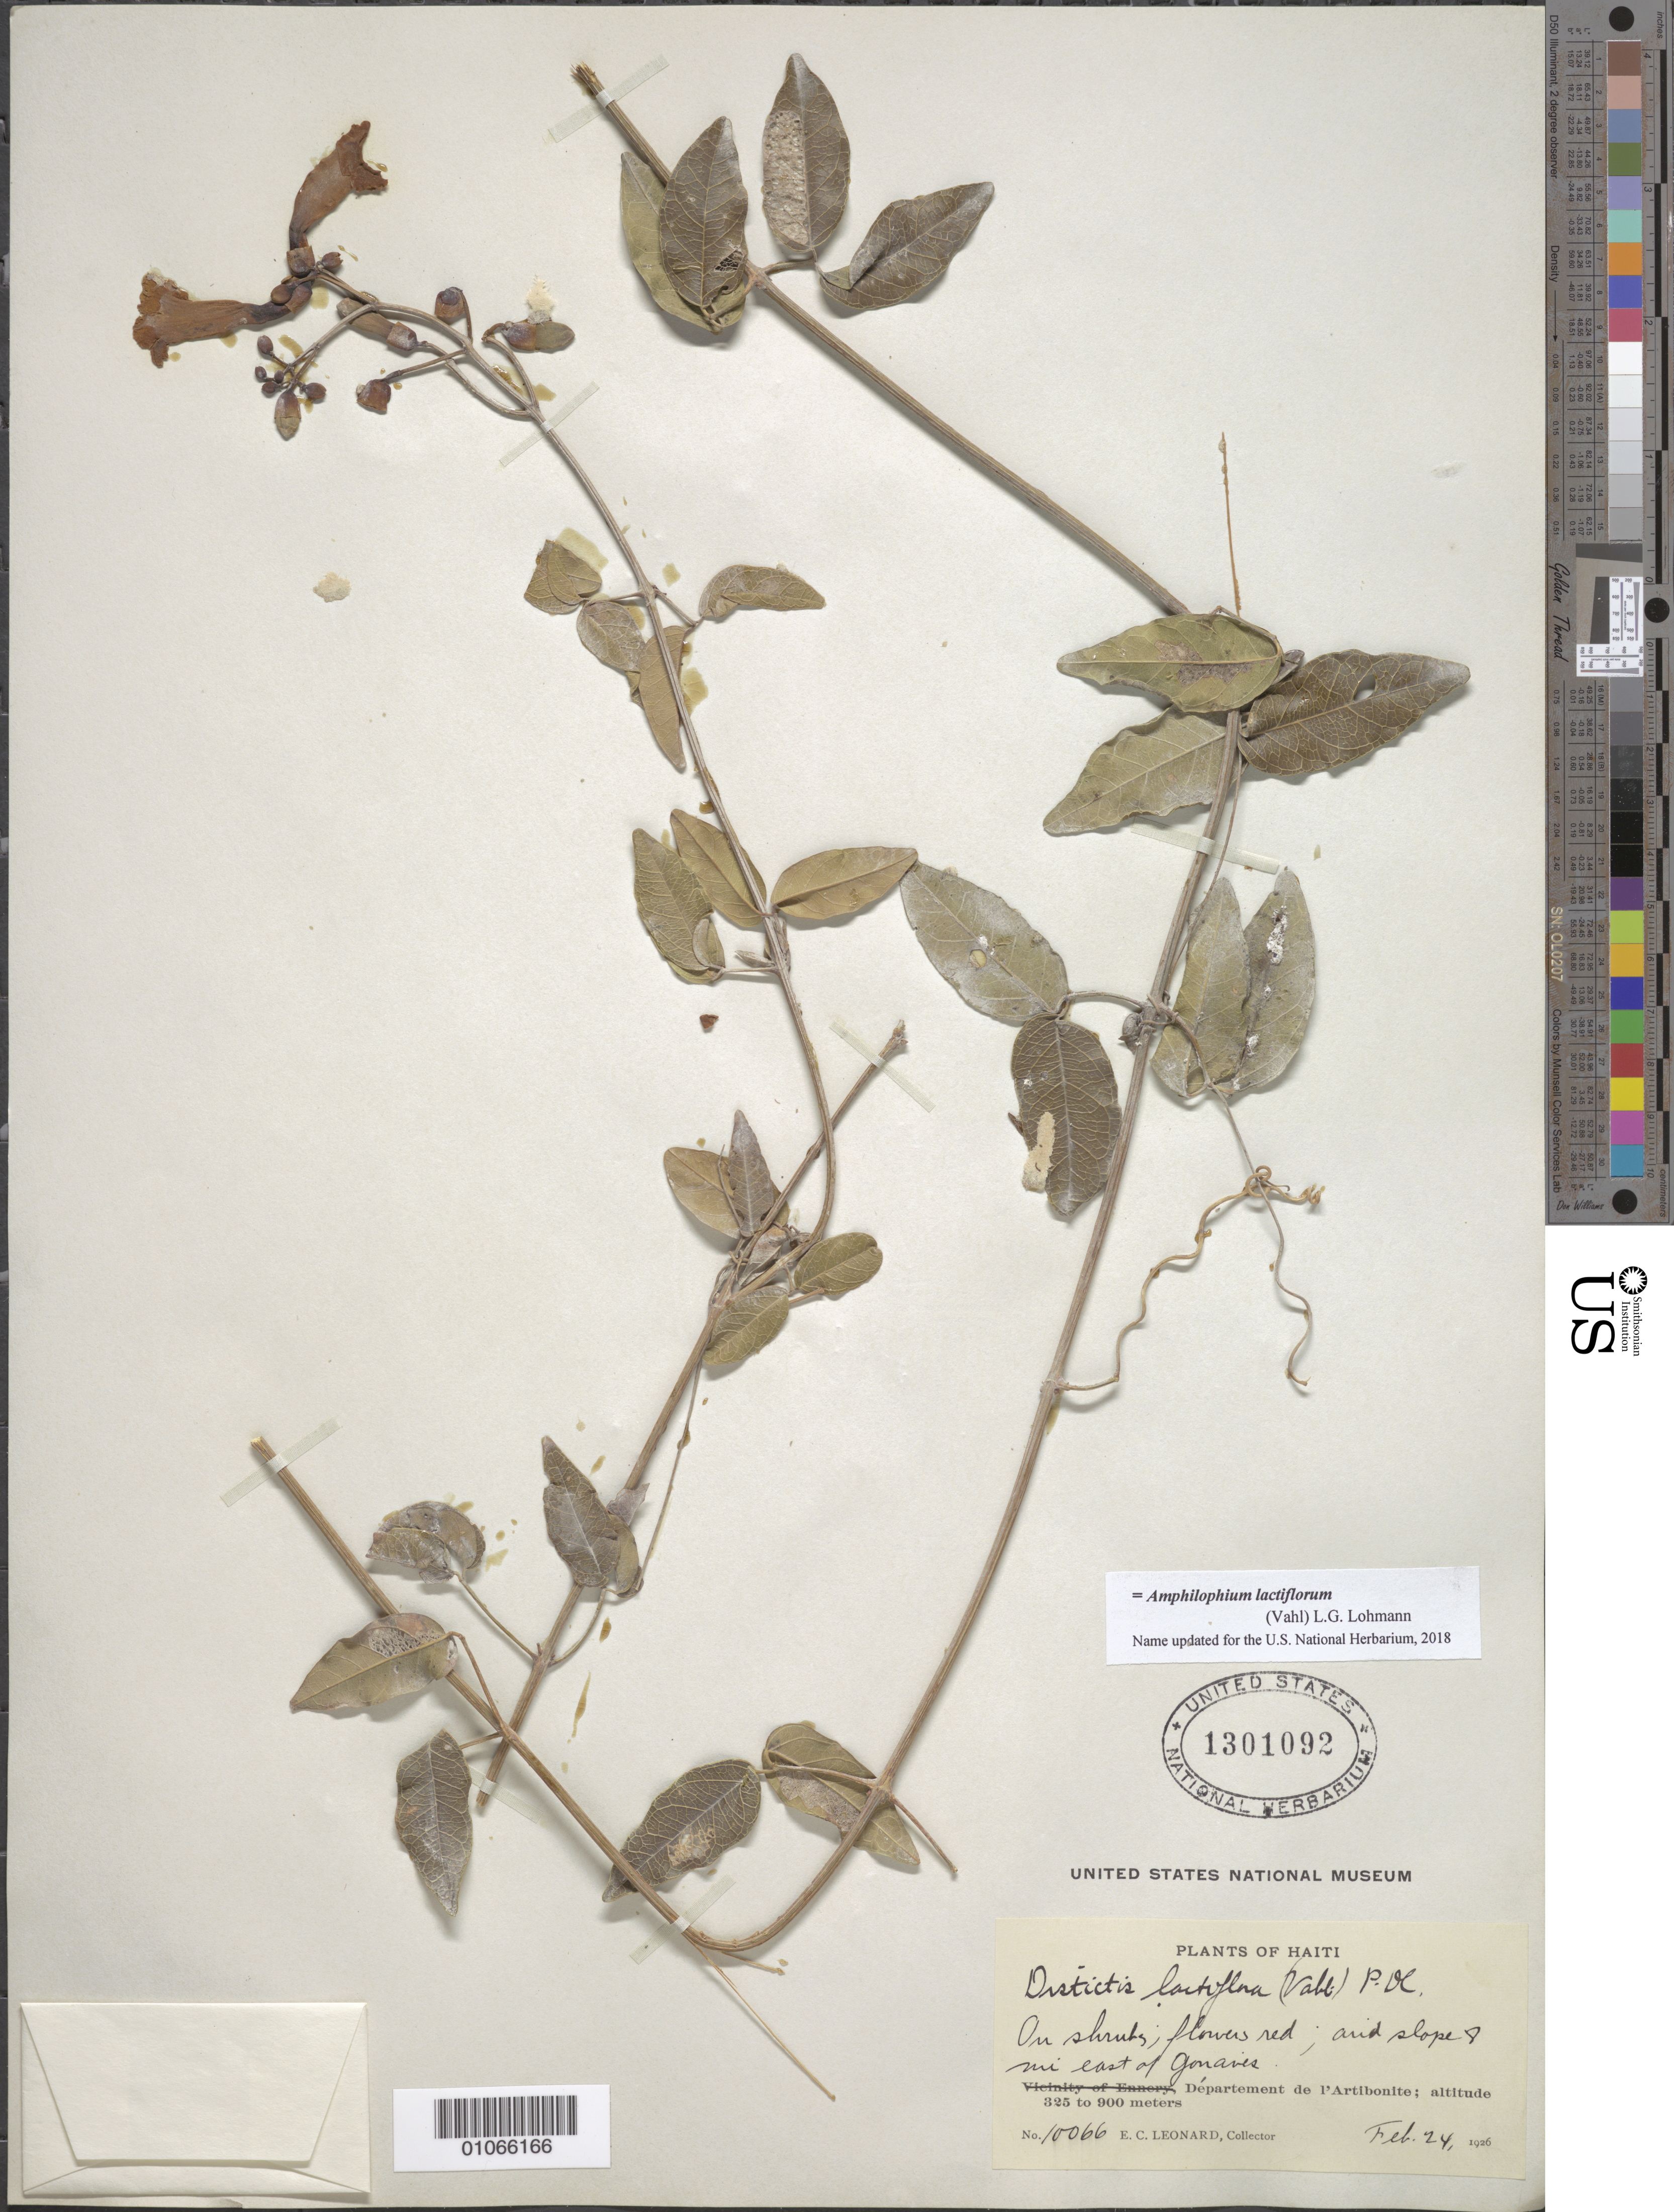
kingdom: Plantae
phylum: Tracheophyta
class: Magnoliopsida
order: Lamiales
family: Bignoniaceae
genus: Amphilophium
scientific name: Amphilophium lactiflorum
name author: (Vahl) L.G. Lohmann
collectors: E. C. Leonard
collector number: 10066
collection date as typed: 24 Feb 1926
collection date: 1926-02-24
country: Haiti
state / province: Artibonite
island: Hispaniola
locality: On shrubs; arid slope 8 miles east of Gonaives.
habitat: On shrubs, arid slopes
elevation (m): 335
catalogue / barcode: US 1301092